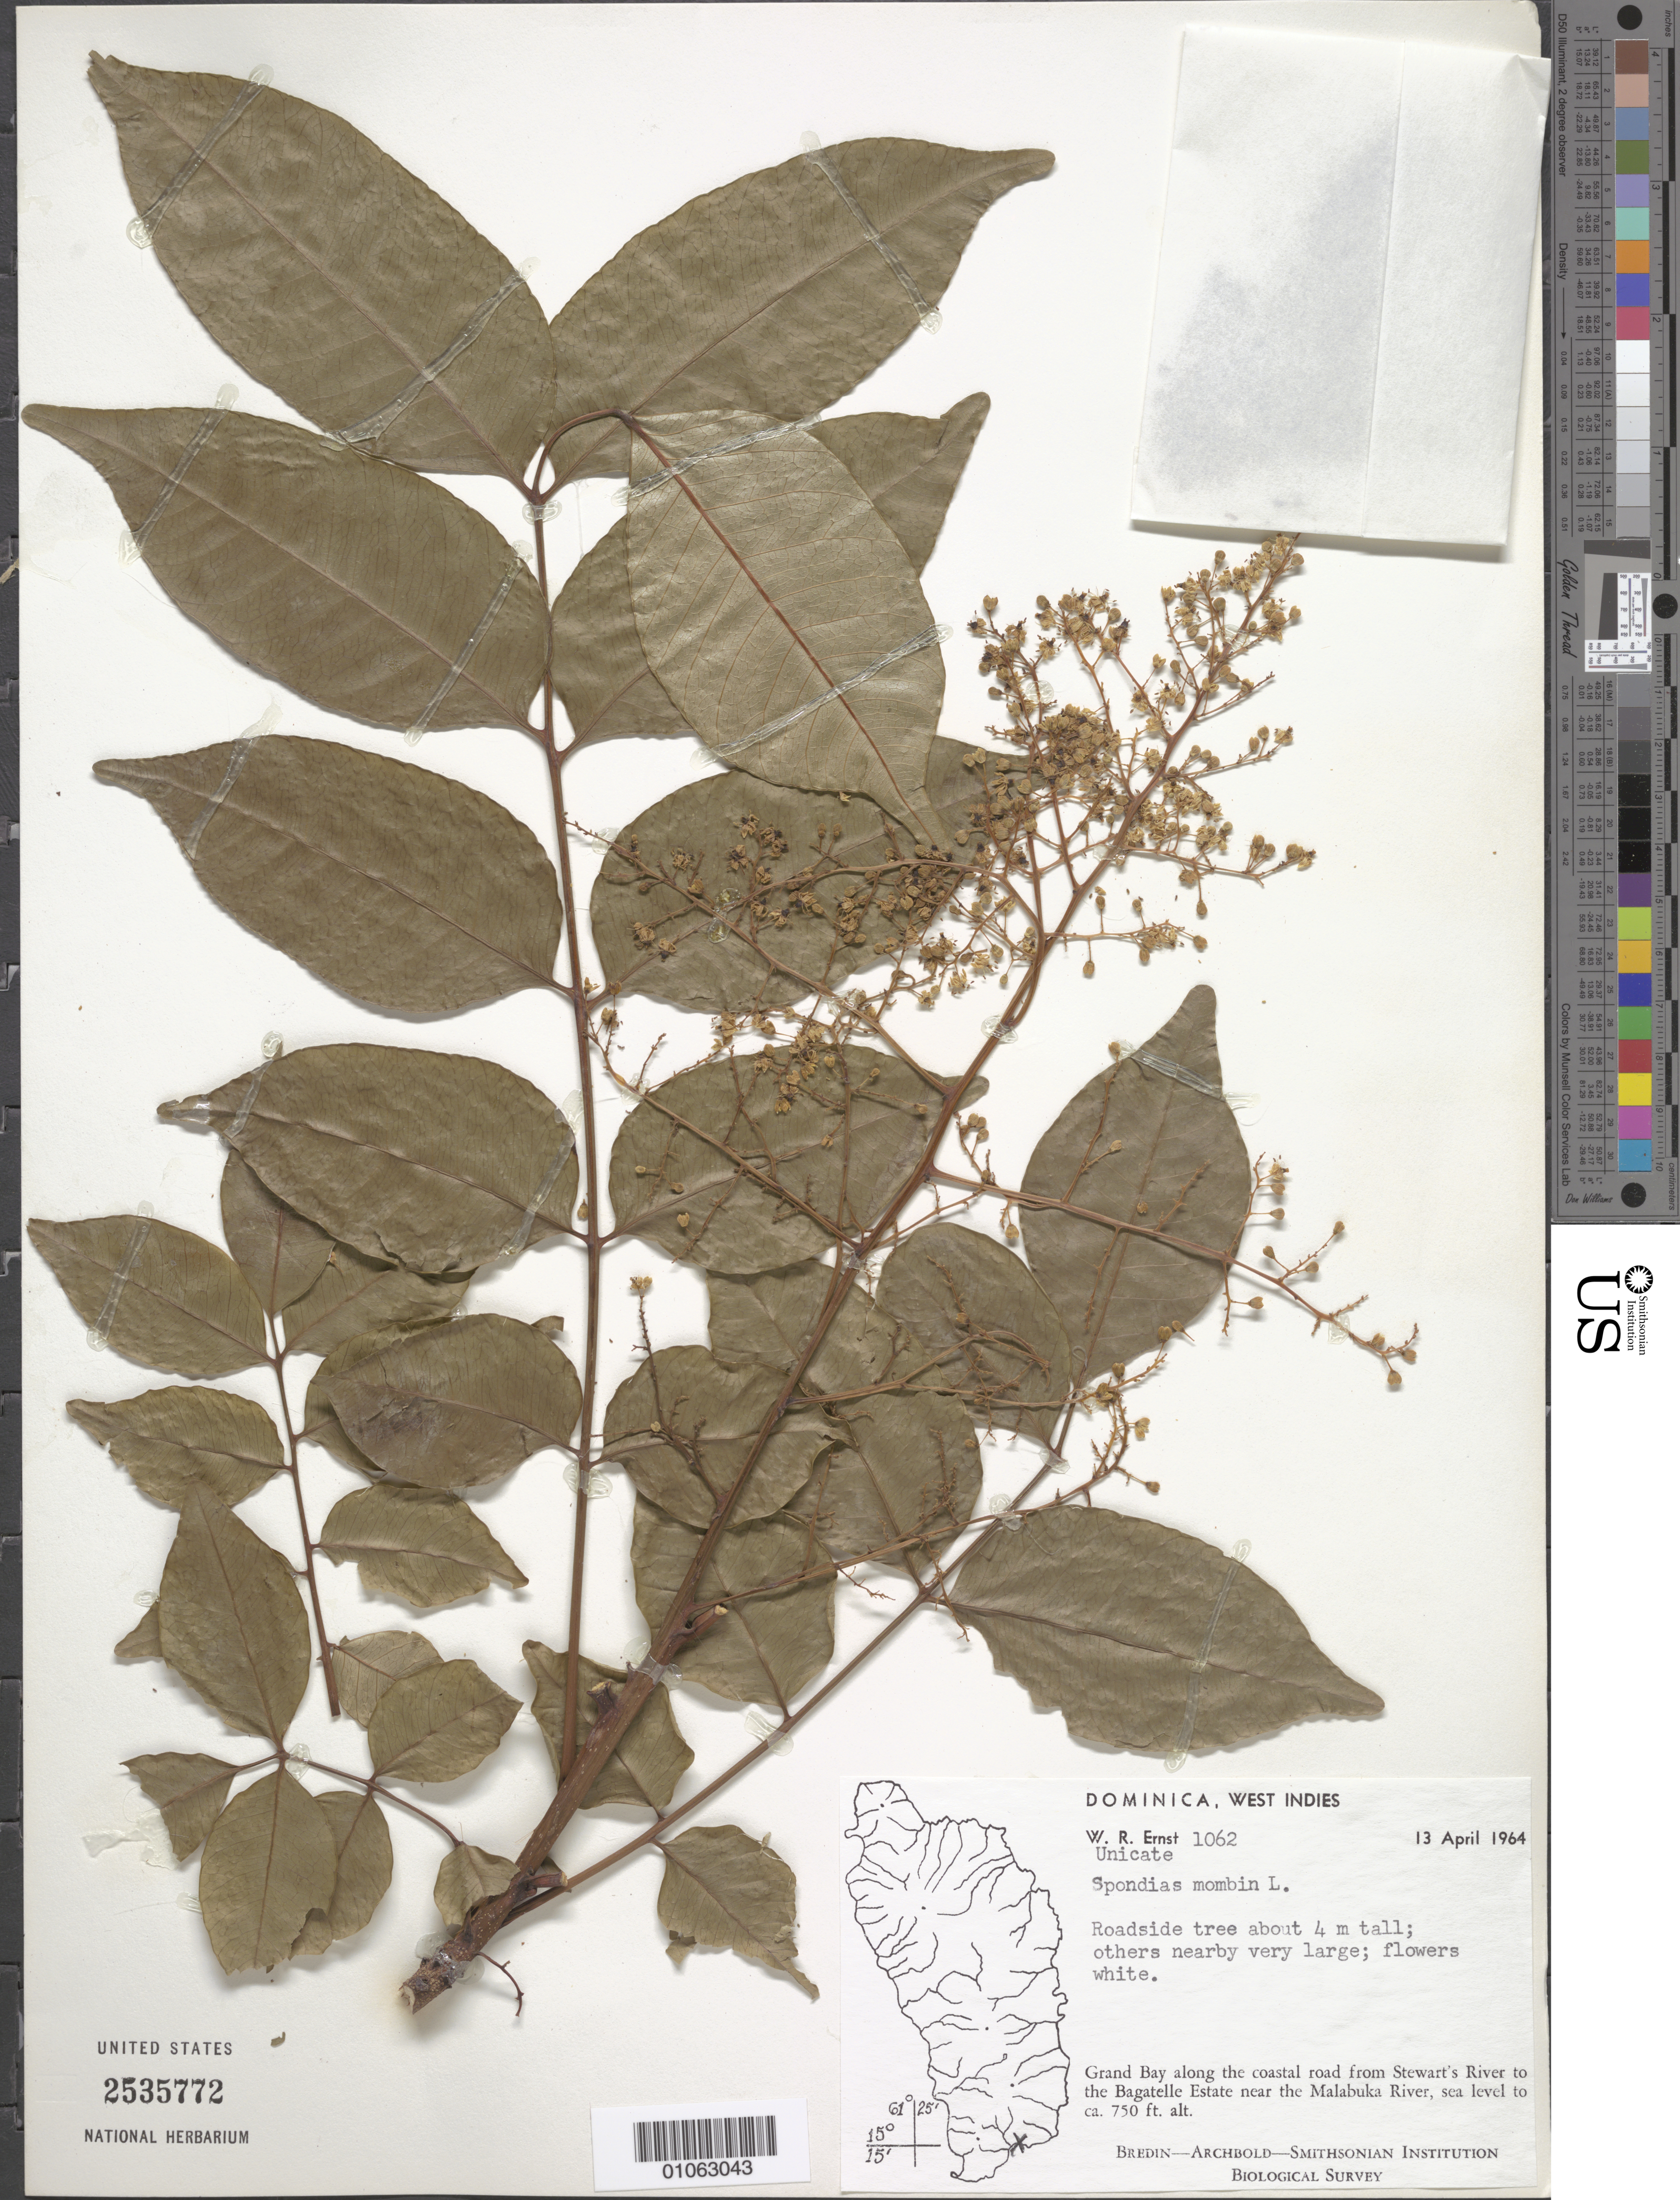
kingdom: Plantae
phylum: Tracheophyta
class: Magnoliopsida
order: Sapindales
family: Anacardiaceae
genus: Spondias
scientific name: Spondias mombin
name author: L.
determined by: Mitchell, J. D.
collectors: W. R. Ernst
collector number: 1062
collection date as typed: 13 Apr 1964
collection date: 1964-04-13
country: Dominica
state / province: St. Joseph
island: Dominica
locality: Grand bay along the coastal road from Stewart's river to the Bagatelle estate near the Malabuka river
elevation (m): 229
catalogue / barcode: US 2535772